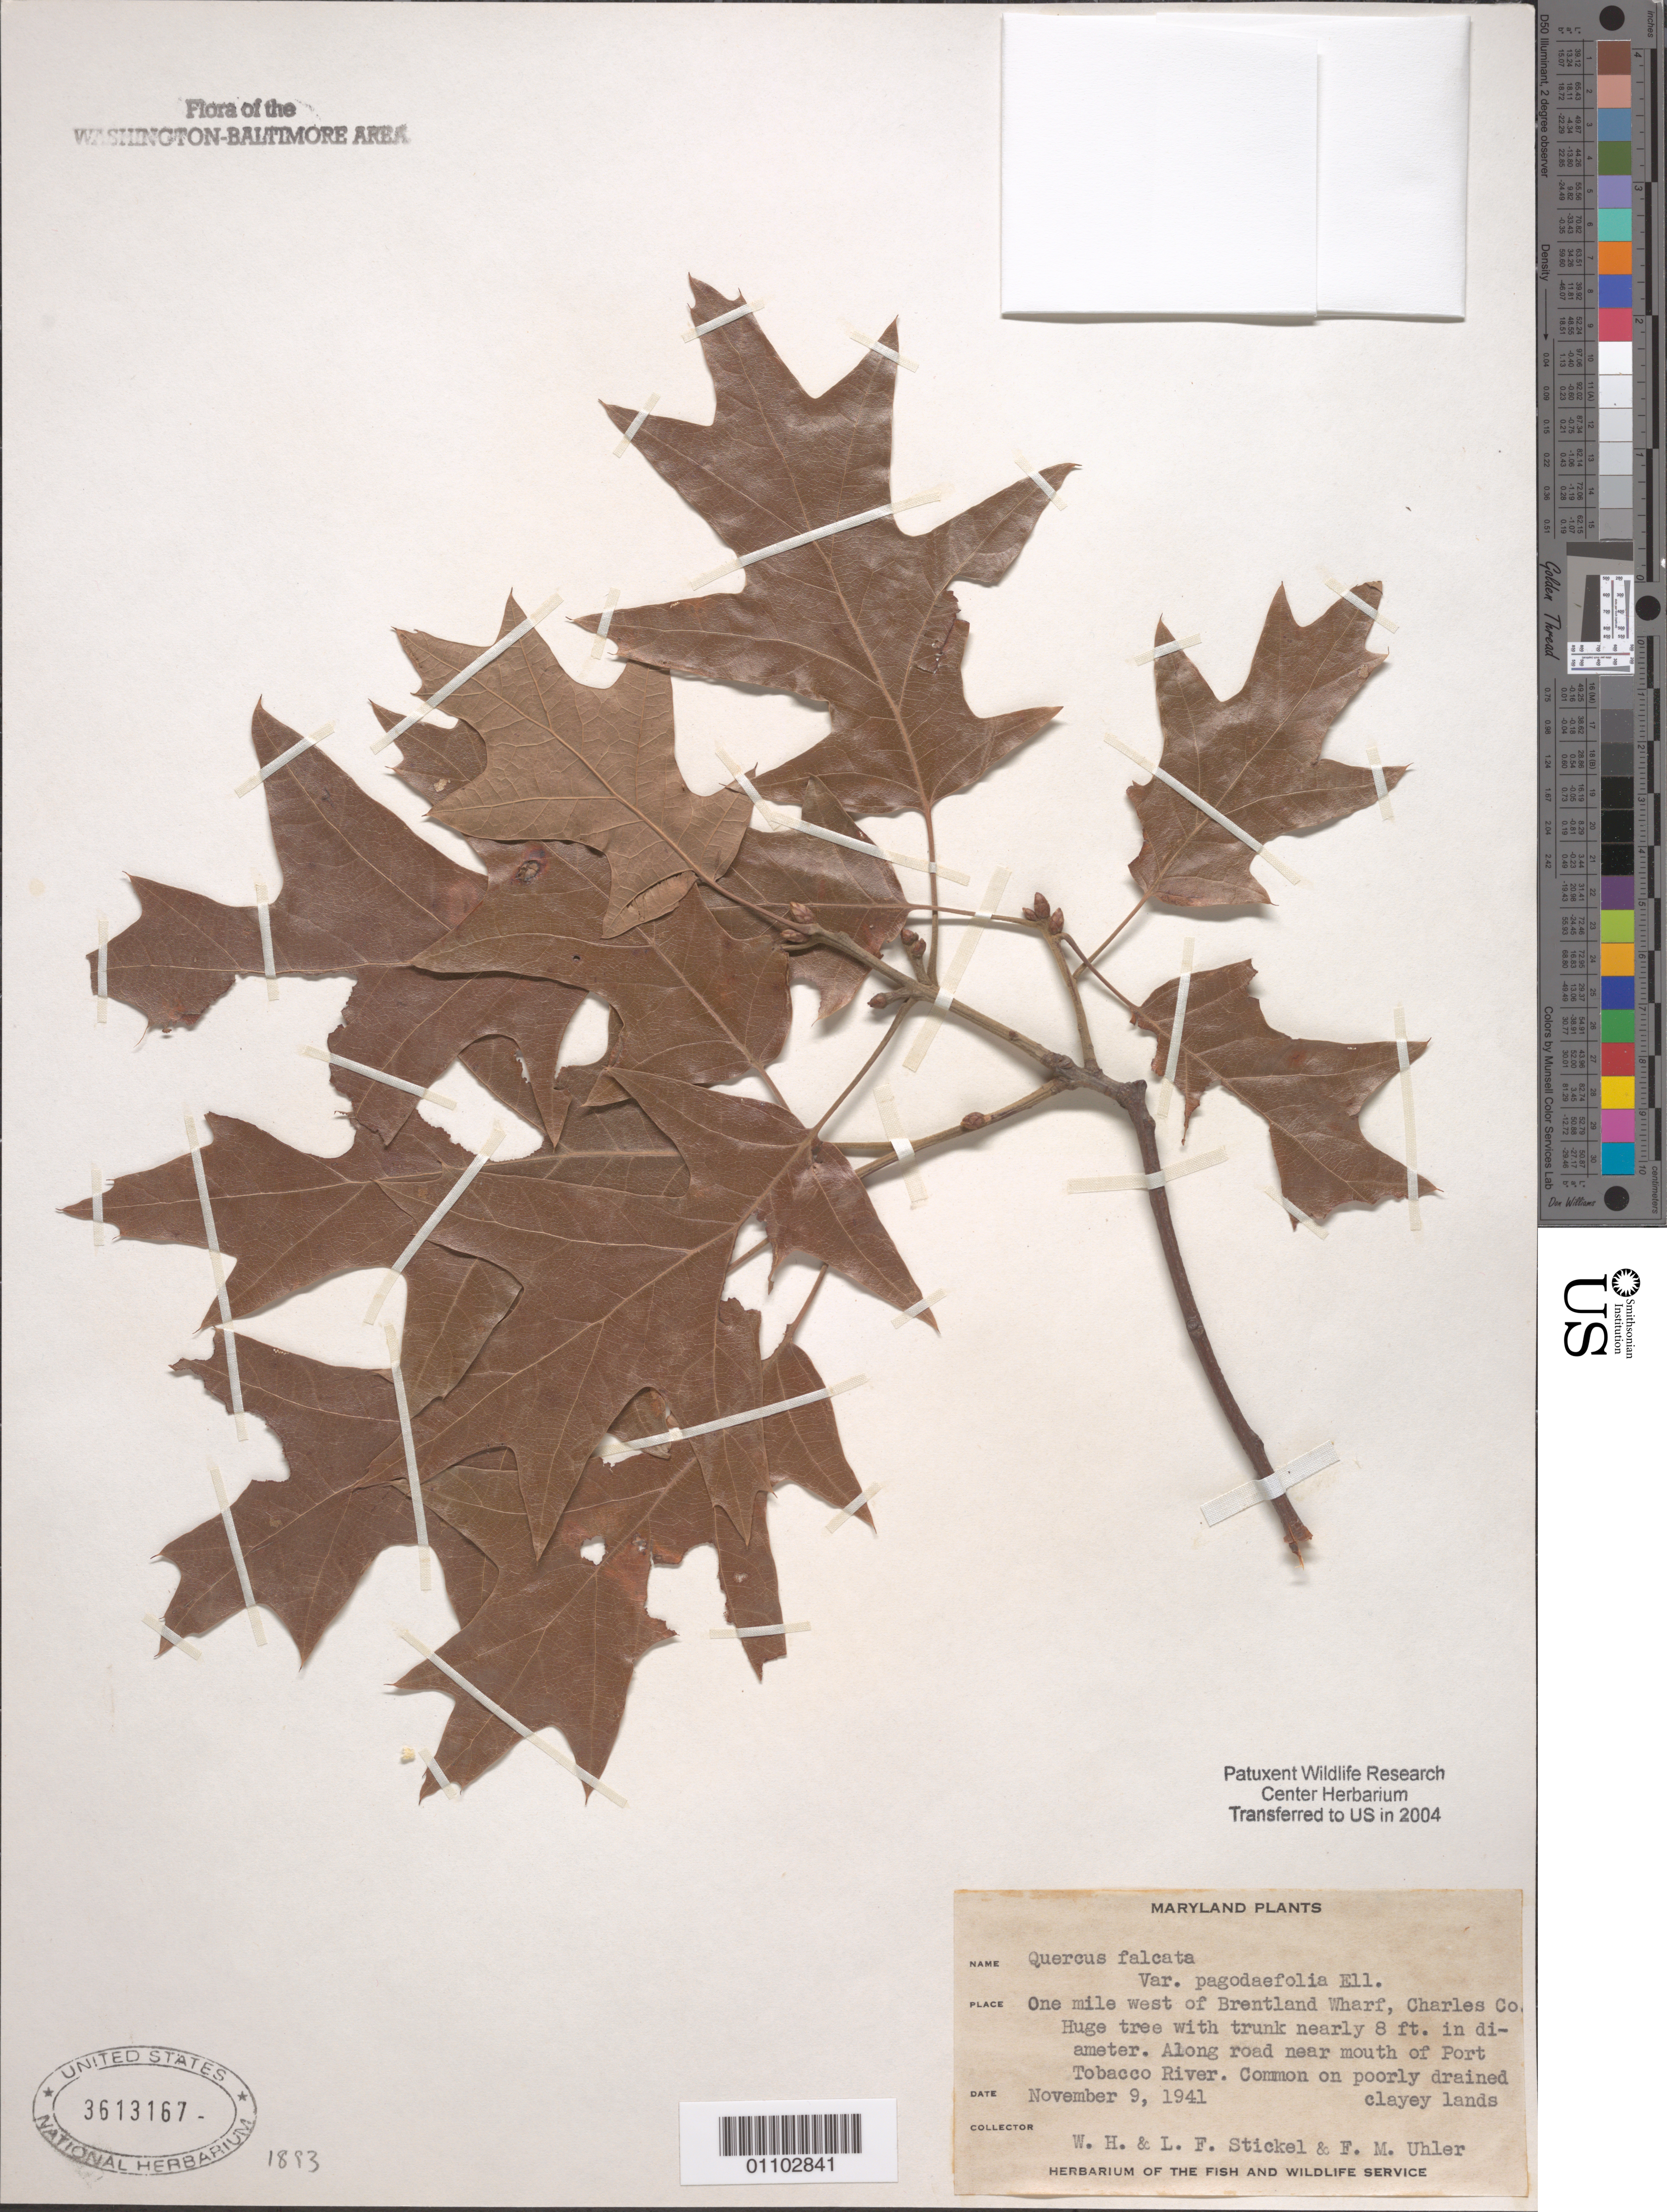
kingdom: Plantae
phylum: Tracheophyta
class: Magnoliopsida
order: Fagales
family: Fagaceae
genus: Quercus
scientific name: Quercus falcata var. pagodifolia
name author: Elliott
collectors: W. Stickel, L. Stickel & F. Uhler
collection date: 1941-11-09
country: United States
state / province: Maryland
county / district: Charles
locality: One mile west of Brentland Wharf, along road near mouth of Port Tobacco River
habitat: Along road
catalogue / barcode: US 3613167